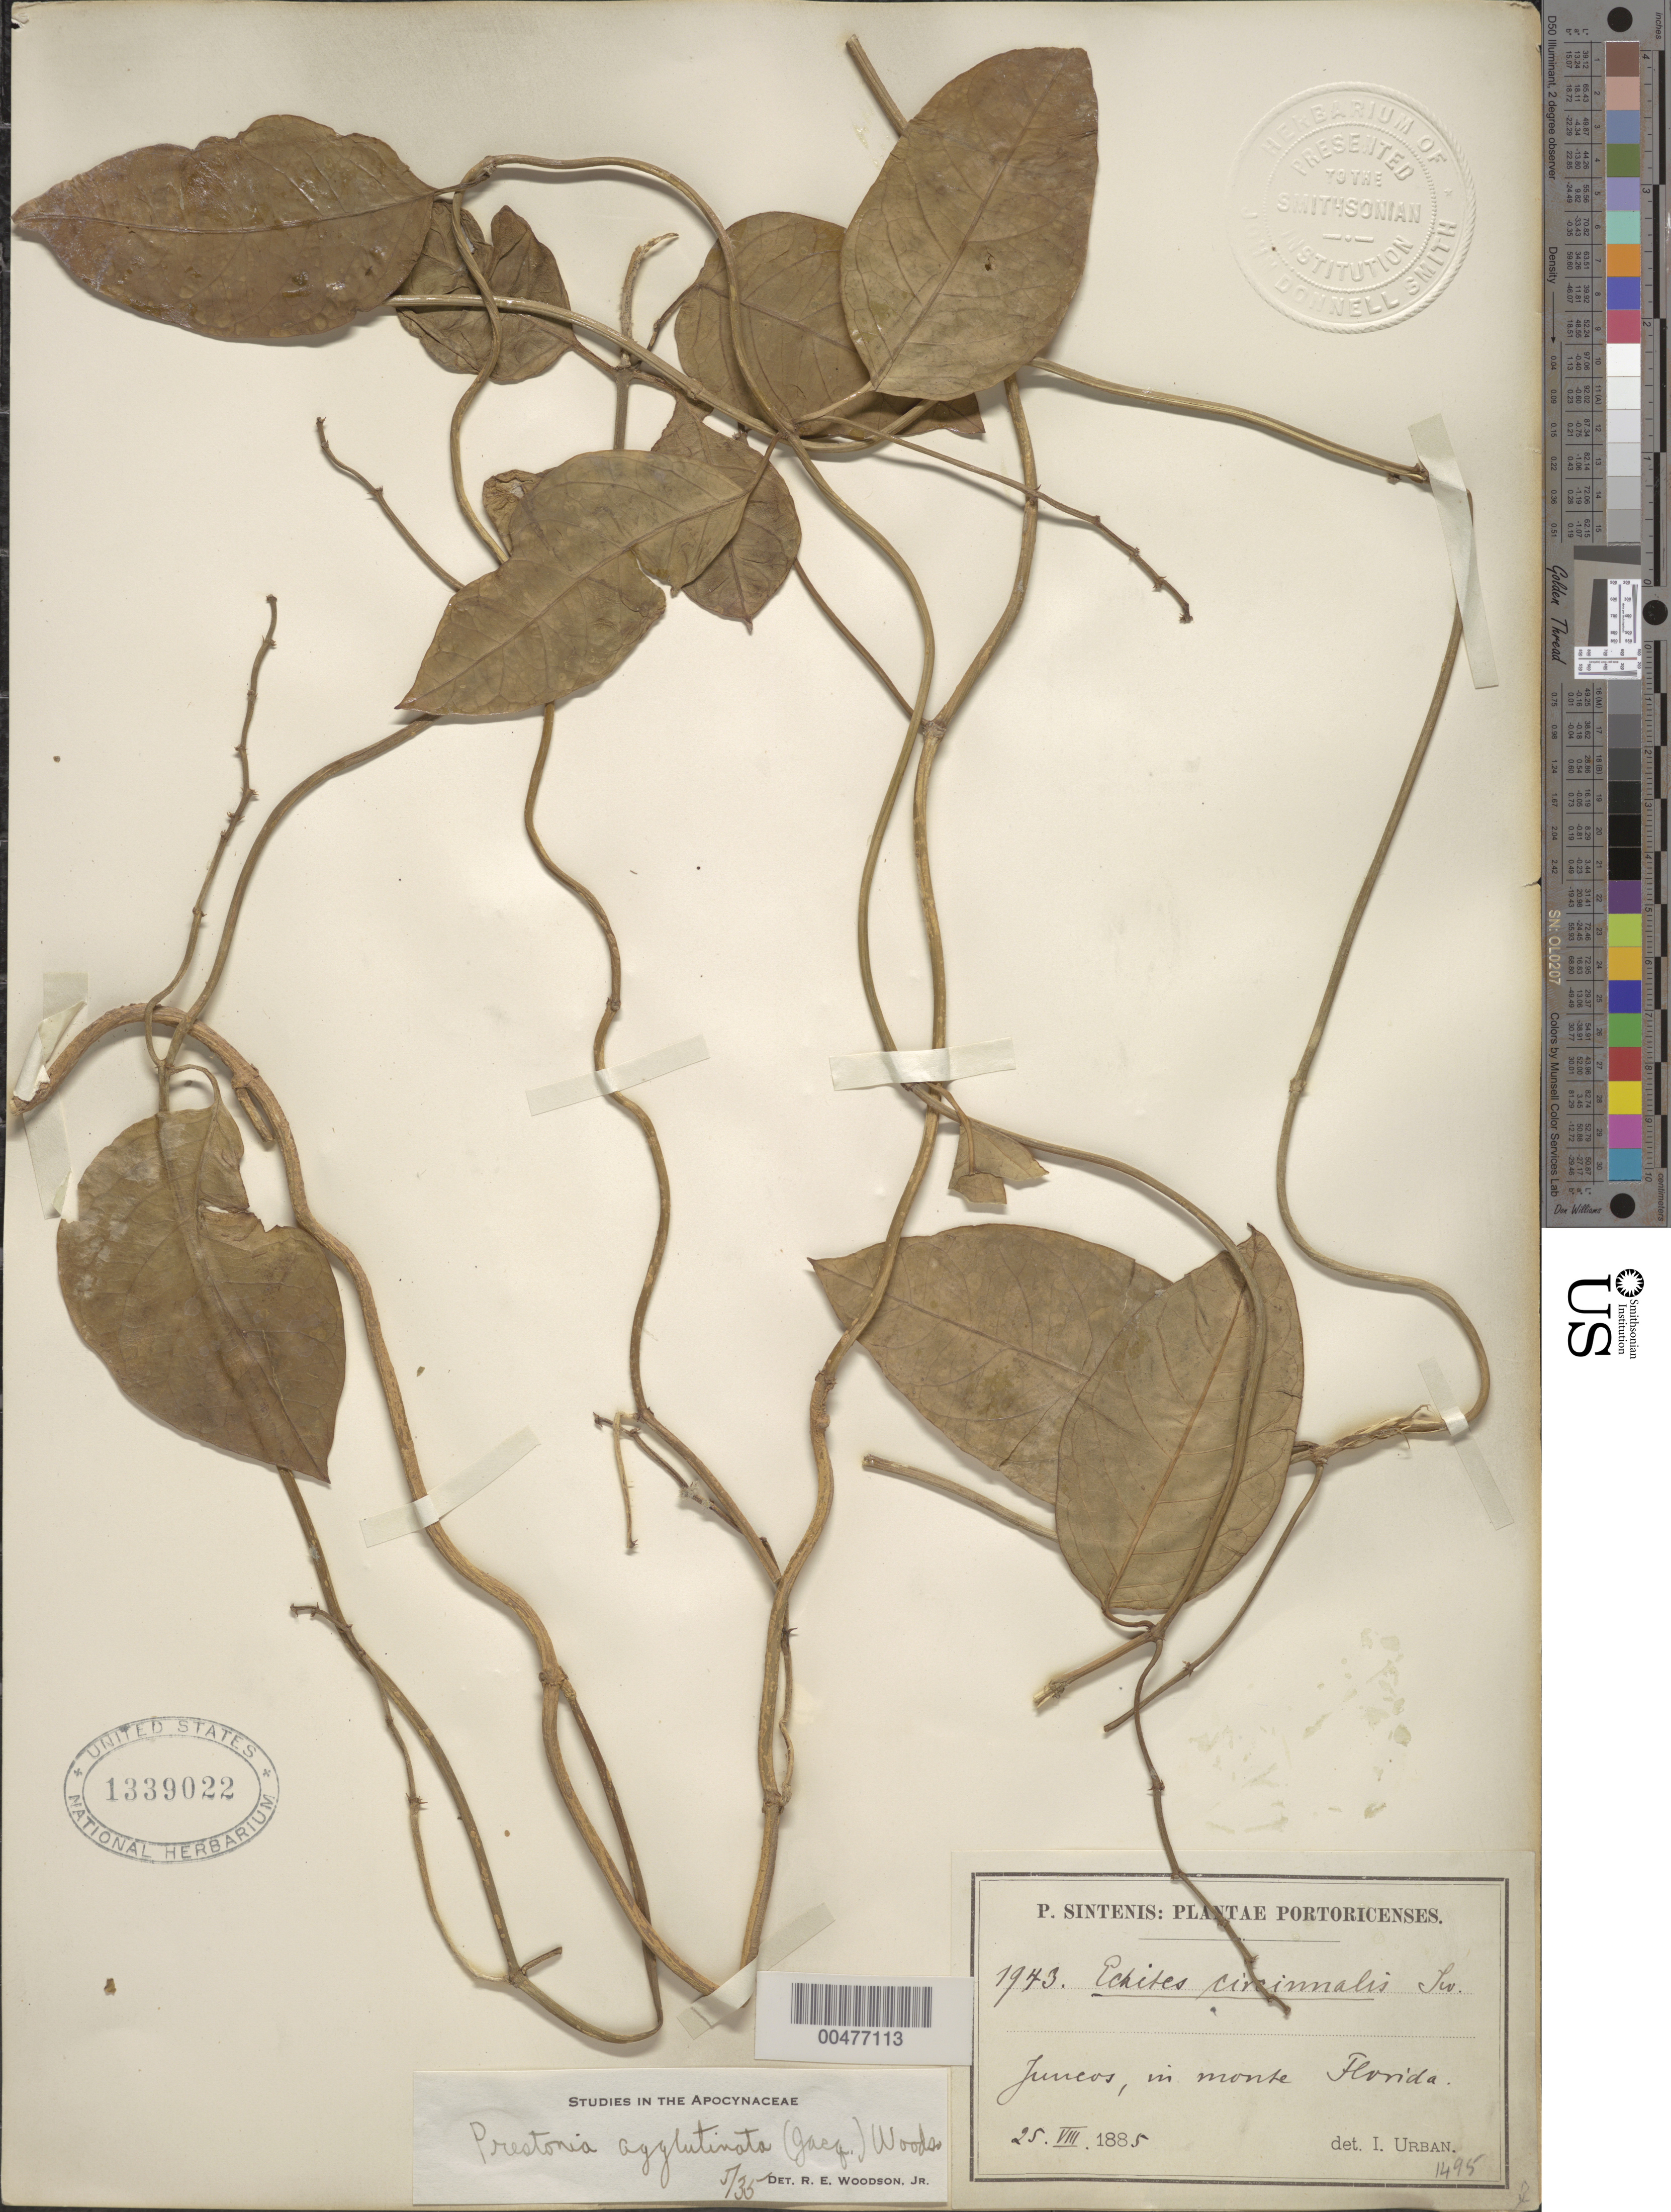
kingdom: Plantae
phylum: Tracheophyta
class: Magnoliopsida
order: Gentianales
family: Apocynaceae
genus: Prestonia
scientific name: Prestonia agglutinata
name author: (Jacq.) Woodson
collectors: P. Sintenis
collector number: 1943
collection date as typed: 25 Aug 1885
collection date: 1885-08-25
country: Puerto Rico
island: Greater Antilles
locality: Juncos. In monte Florida.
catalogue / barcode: US 1339022